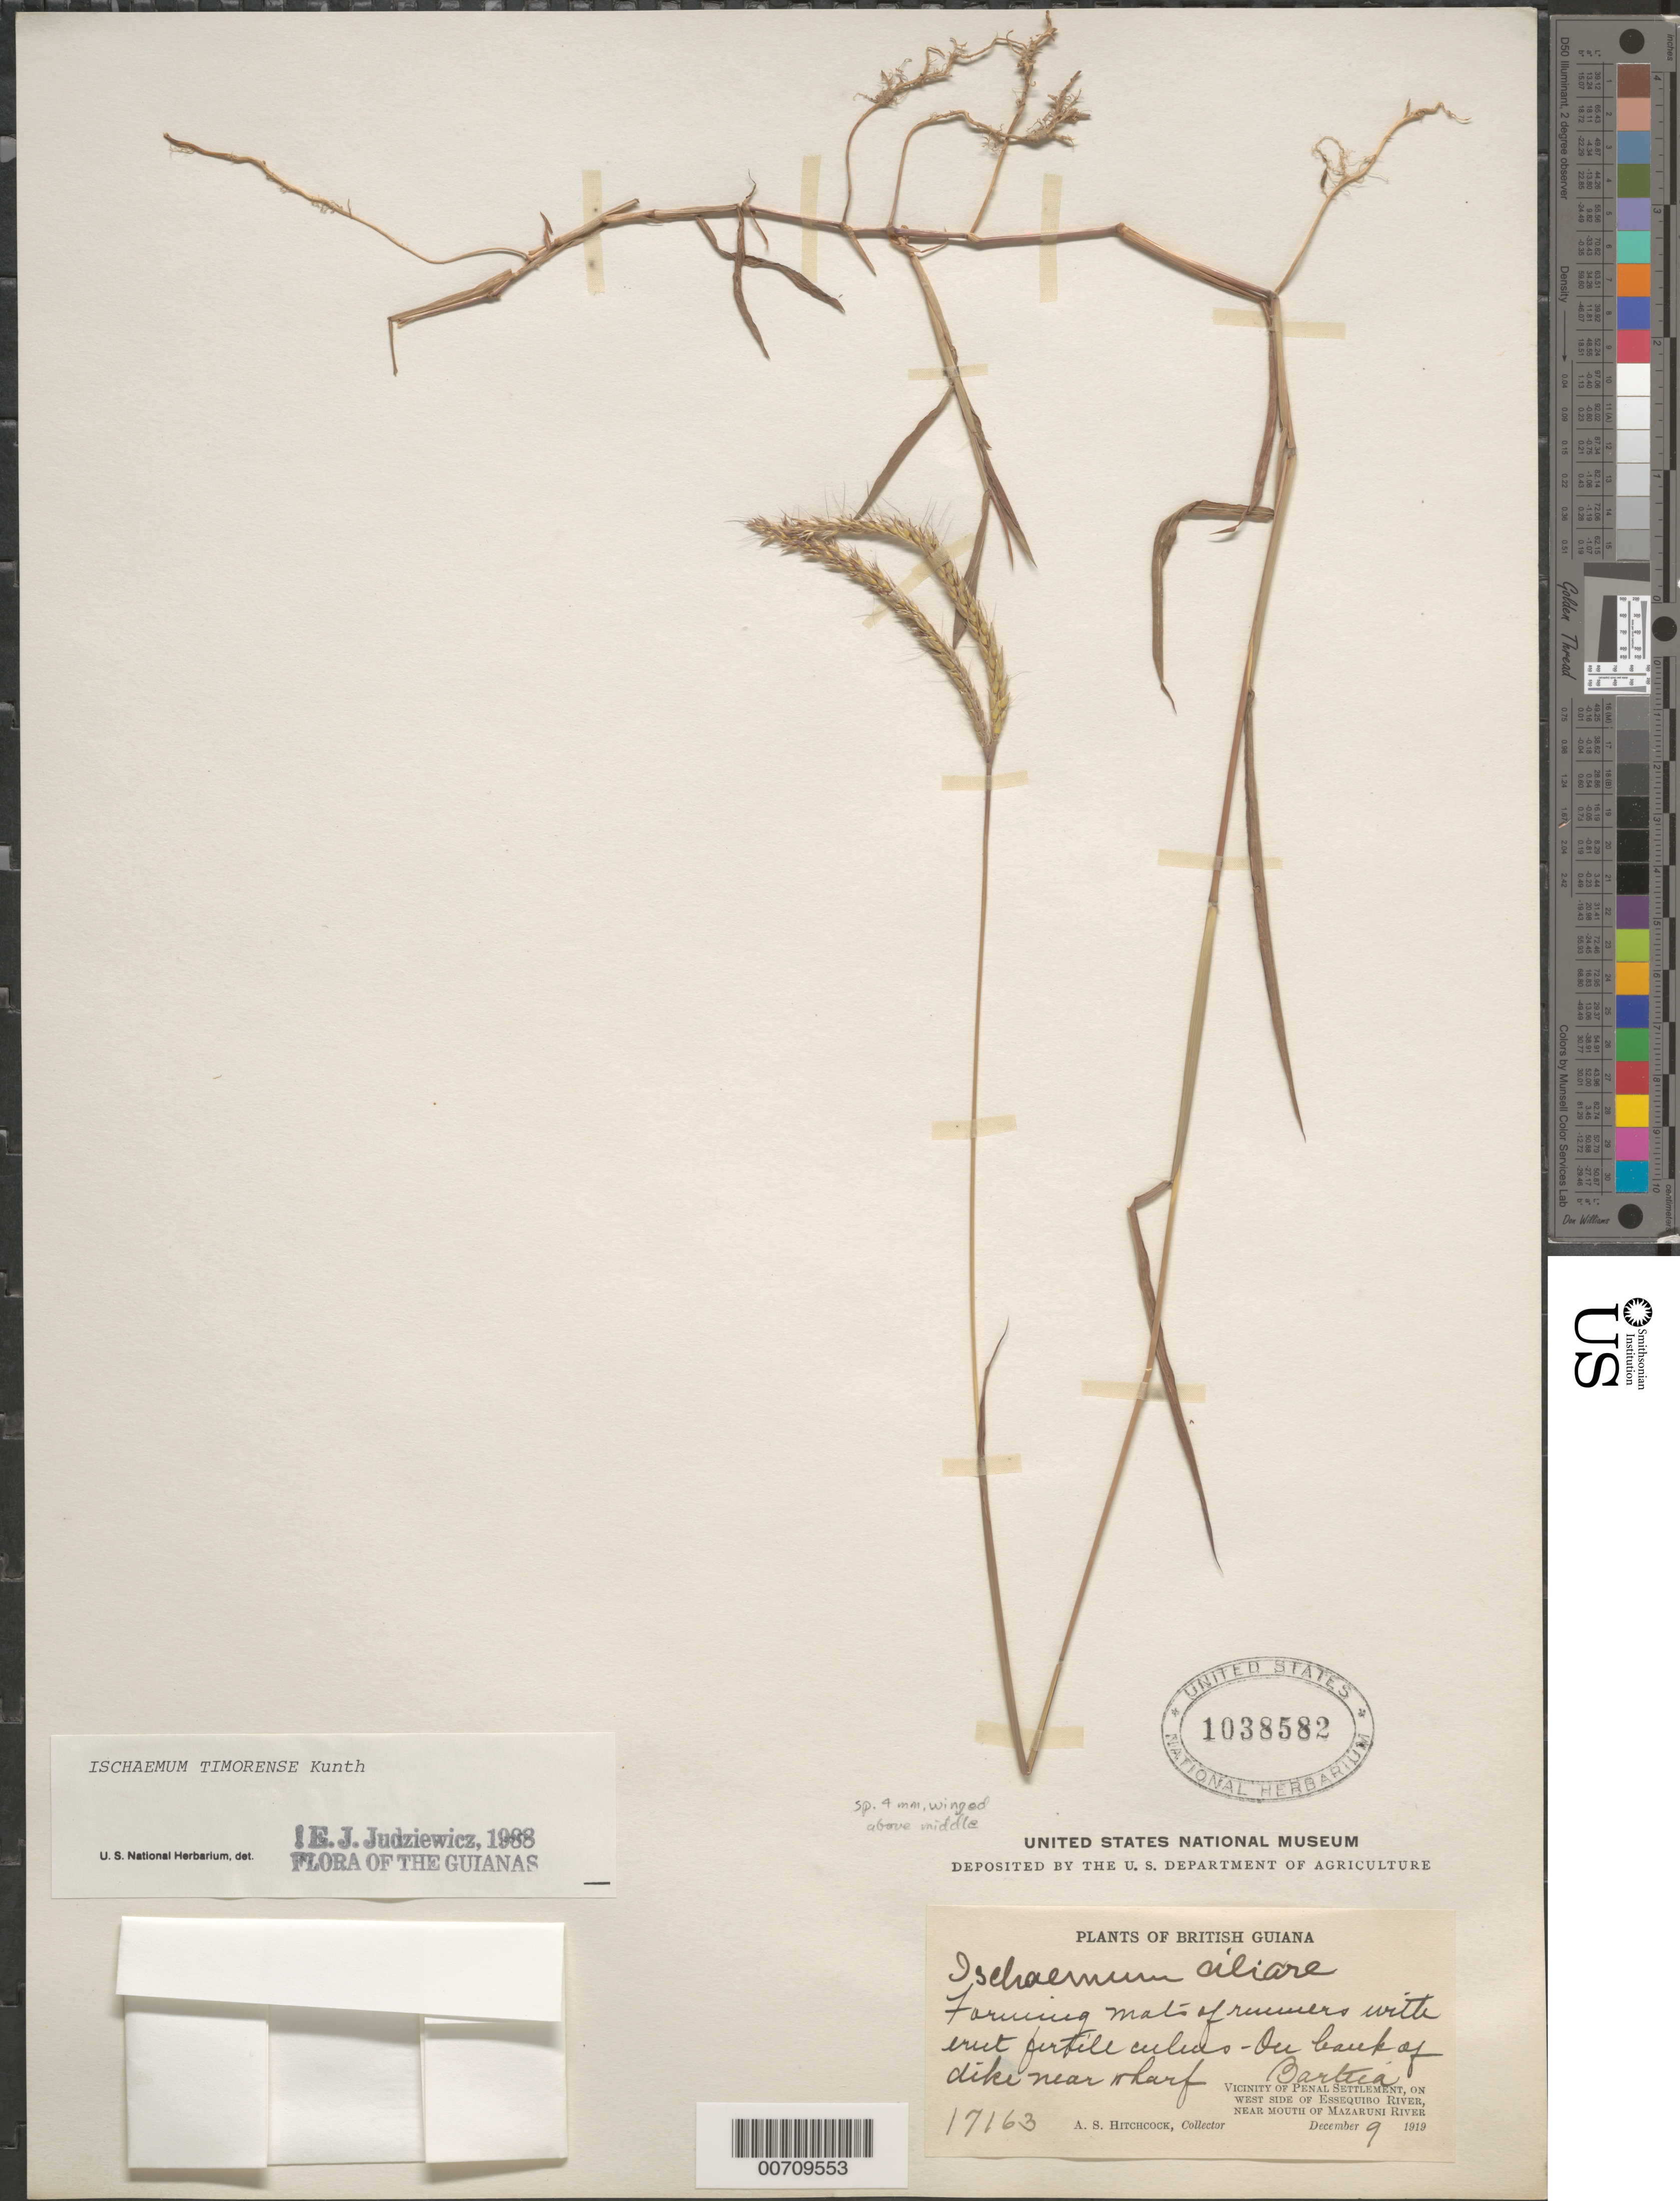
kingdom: Plantae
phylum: Tracheophyta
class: Liliopsida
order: Poales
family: Poaceae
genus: Ischaemum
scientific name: Ischaemum timorense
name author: Kunth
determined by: Judziewicz, E. J.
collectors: A. S. Hitchcock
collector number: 17163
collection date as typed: Dec. 3-9, 1919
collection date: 1919-12-03/1919-12-09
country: Guyana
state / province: Cuyuni-Mazaruni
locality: Penal Settlement, on W side of Essequibo River, near mouth of Mazaruni River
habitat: Bank of dike near wharf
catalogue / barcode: US 1038582